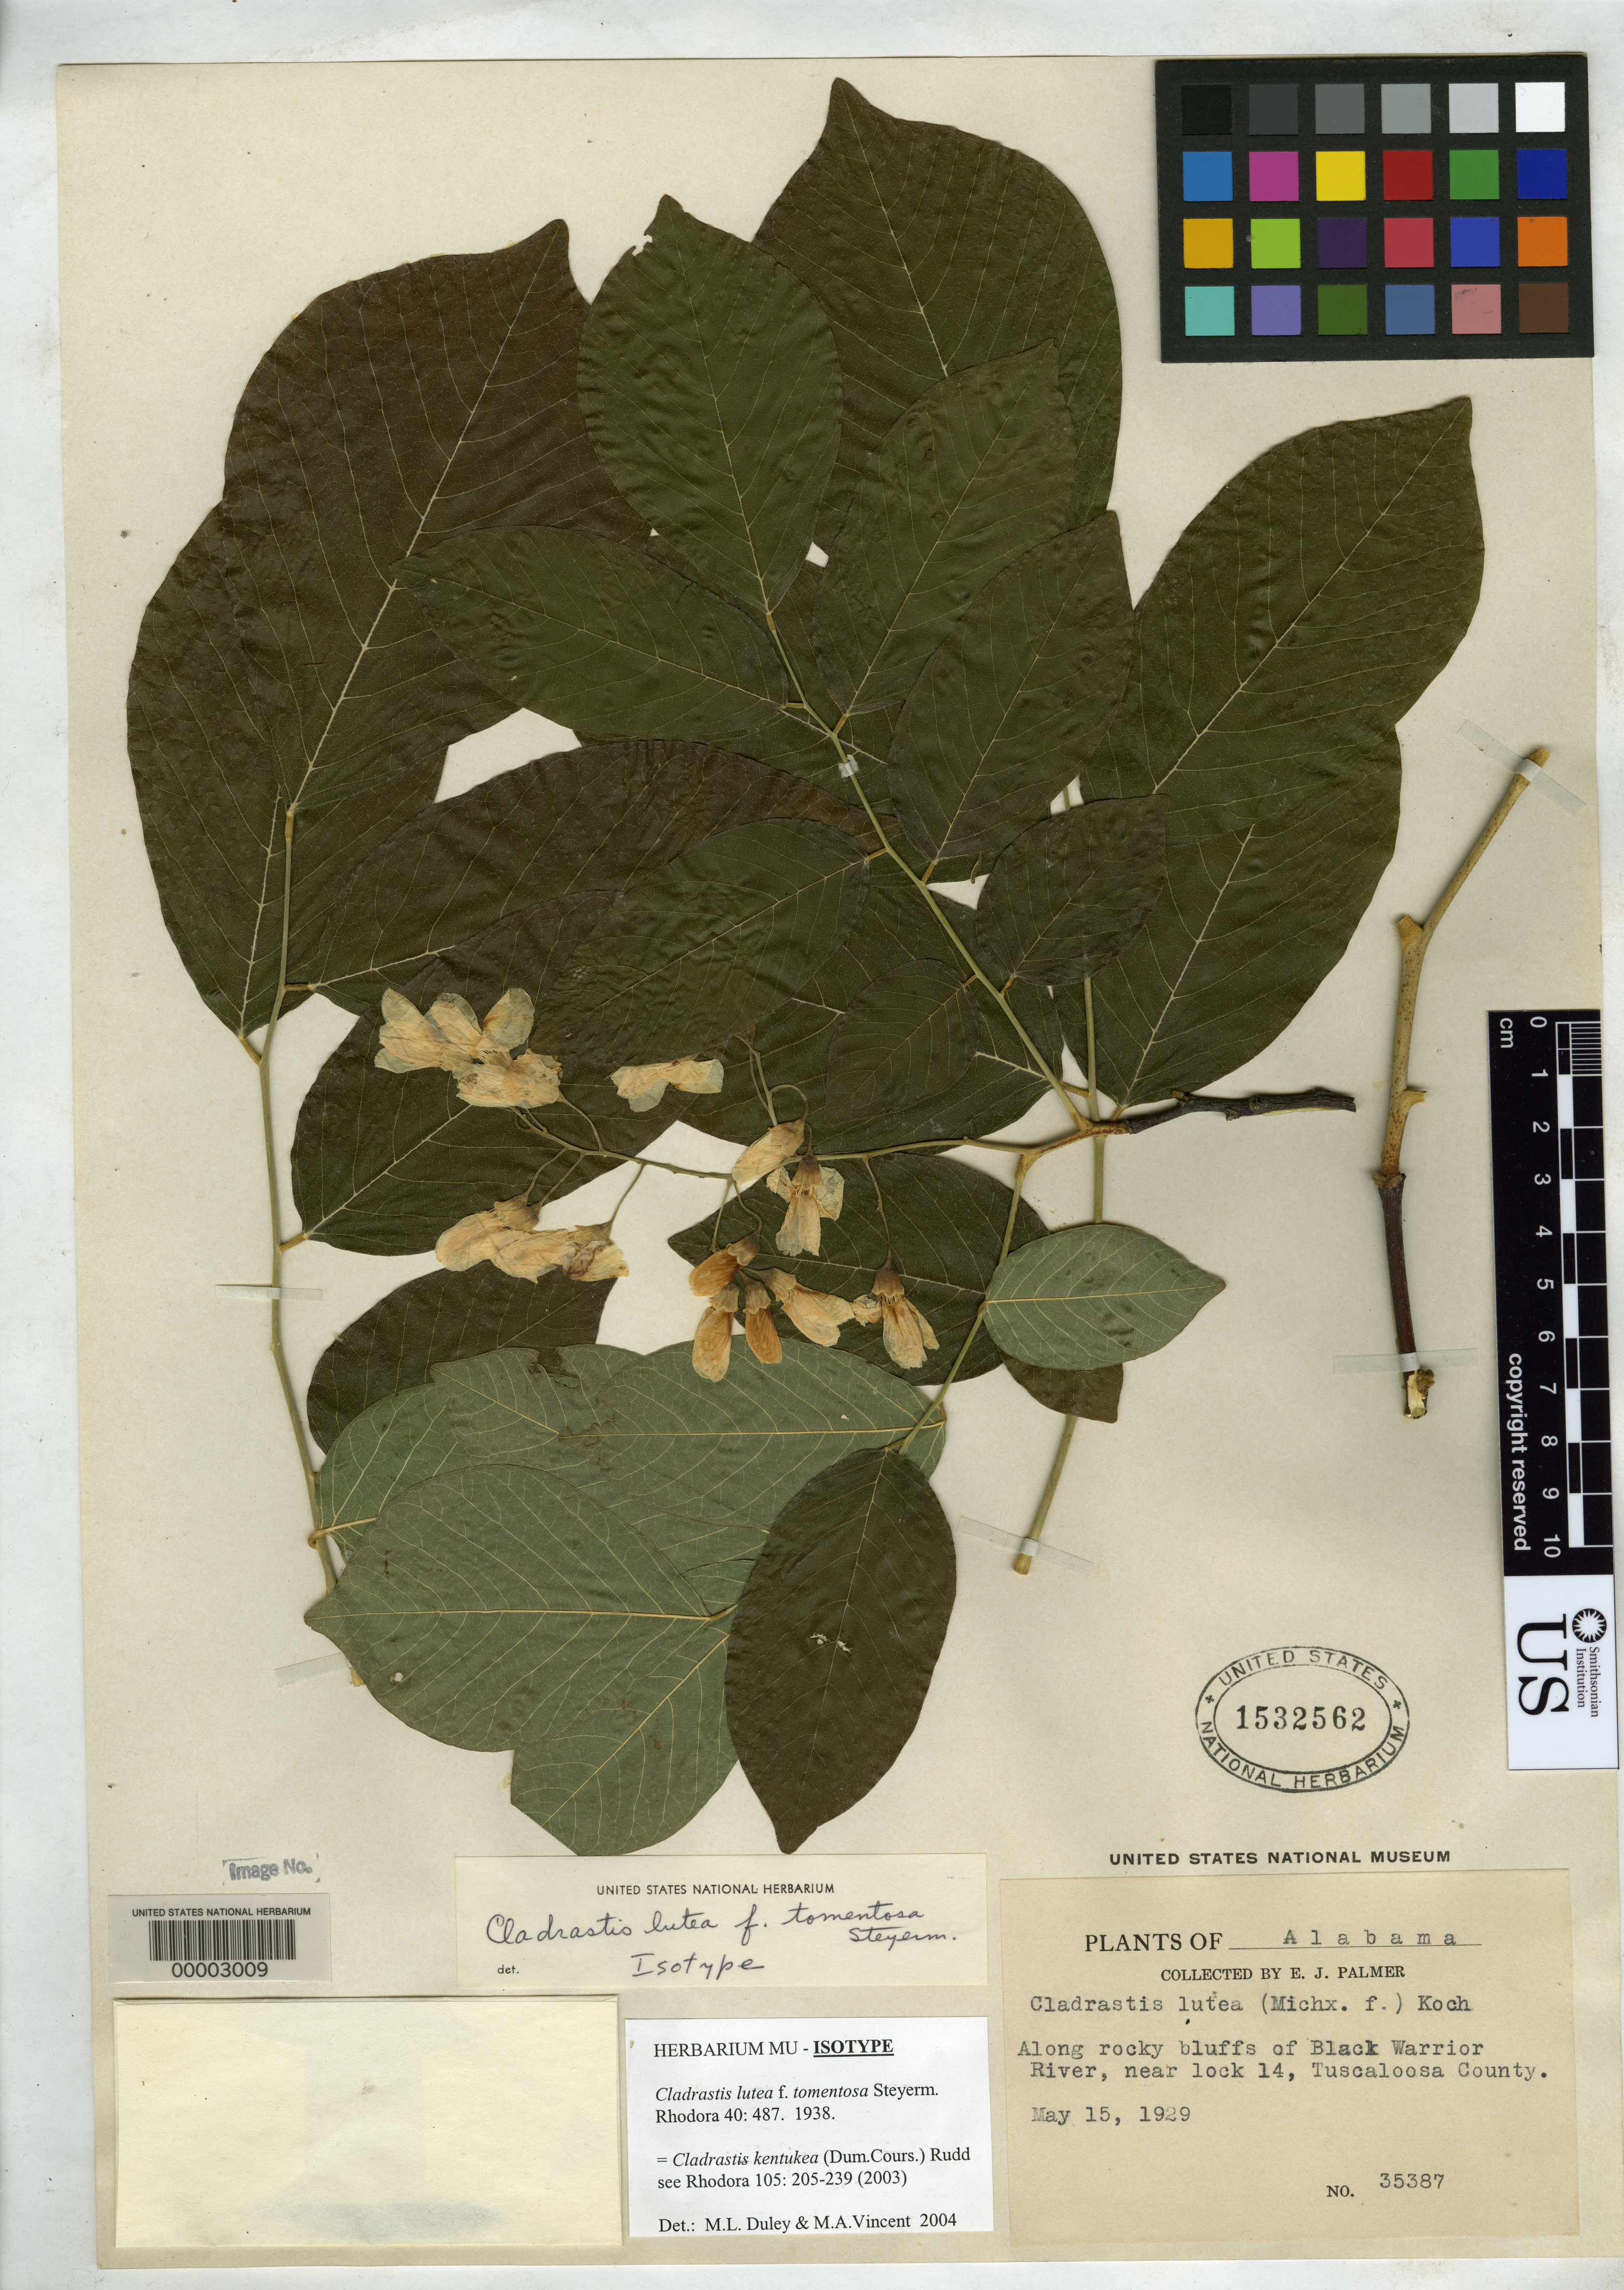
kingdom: Plantae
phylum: Tracheophyta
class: Magnoliopsida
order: Fabales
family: Fabaceae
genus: Cladrastis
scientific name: Cladrastis lutea f. tomentosa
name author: Steyerm.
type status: Isotype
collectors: E. J. Palmer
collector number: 35287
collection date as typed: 15 May 1929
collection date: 1929-05-15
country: United States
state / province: Alabama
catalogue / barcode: US 1532562